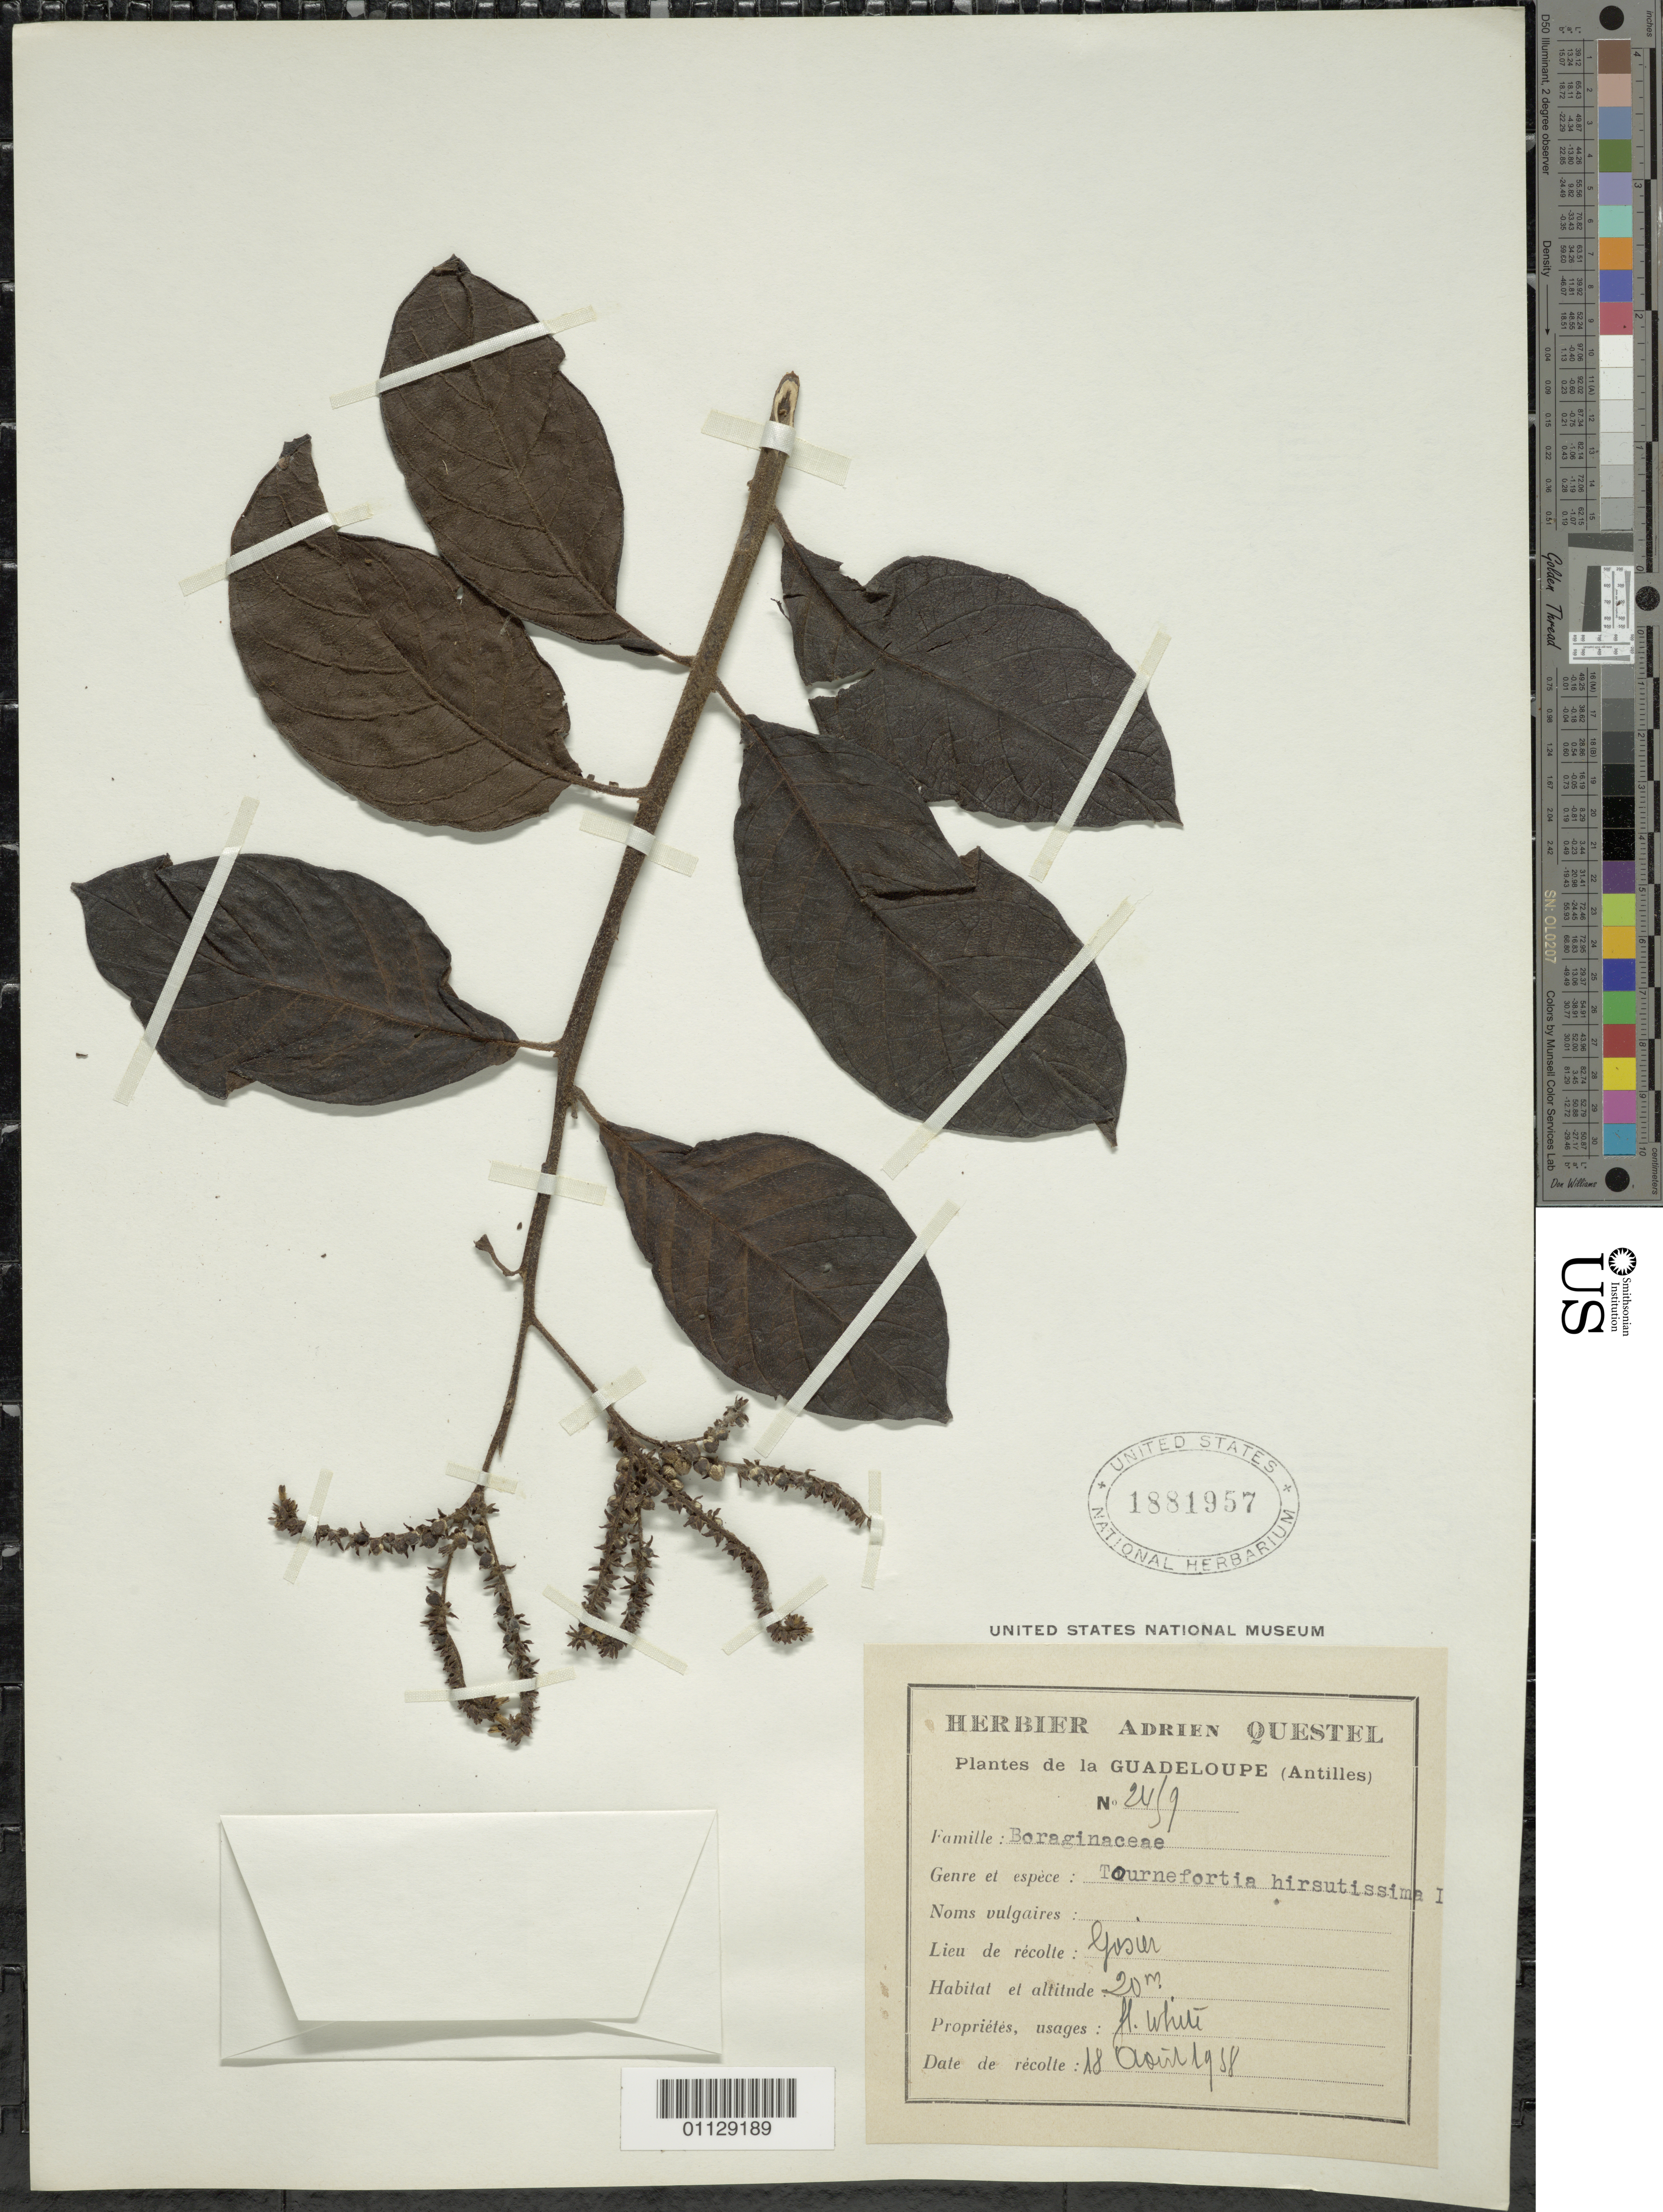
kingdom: Plantae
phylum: Tracheophyta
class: Magnoliopsida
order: Boraginales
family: Heliotropiaceae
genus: Tournefortia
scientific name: Tournefortia hirsutissima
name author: L.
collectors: A. Questel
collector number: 2419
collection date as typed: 18 Apr 1958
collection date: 1958-04-18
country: Guadeloupe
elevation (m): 20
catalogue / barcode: US 1881957